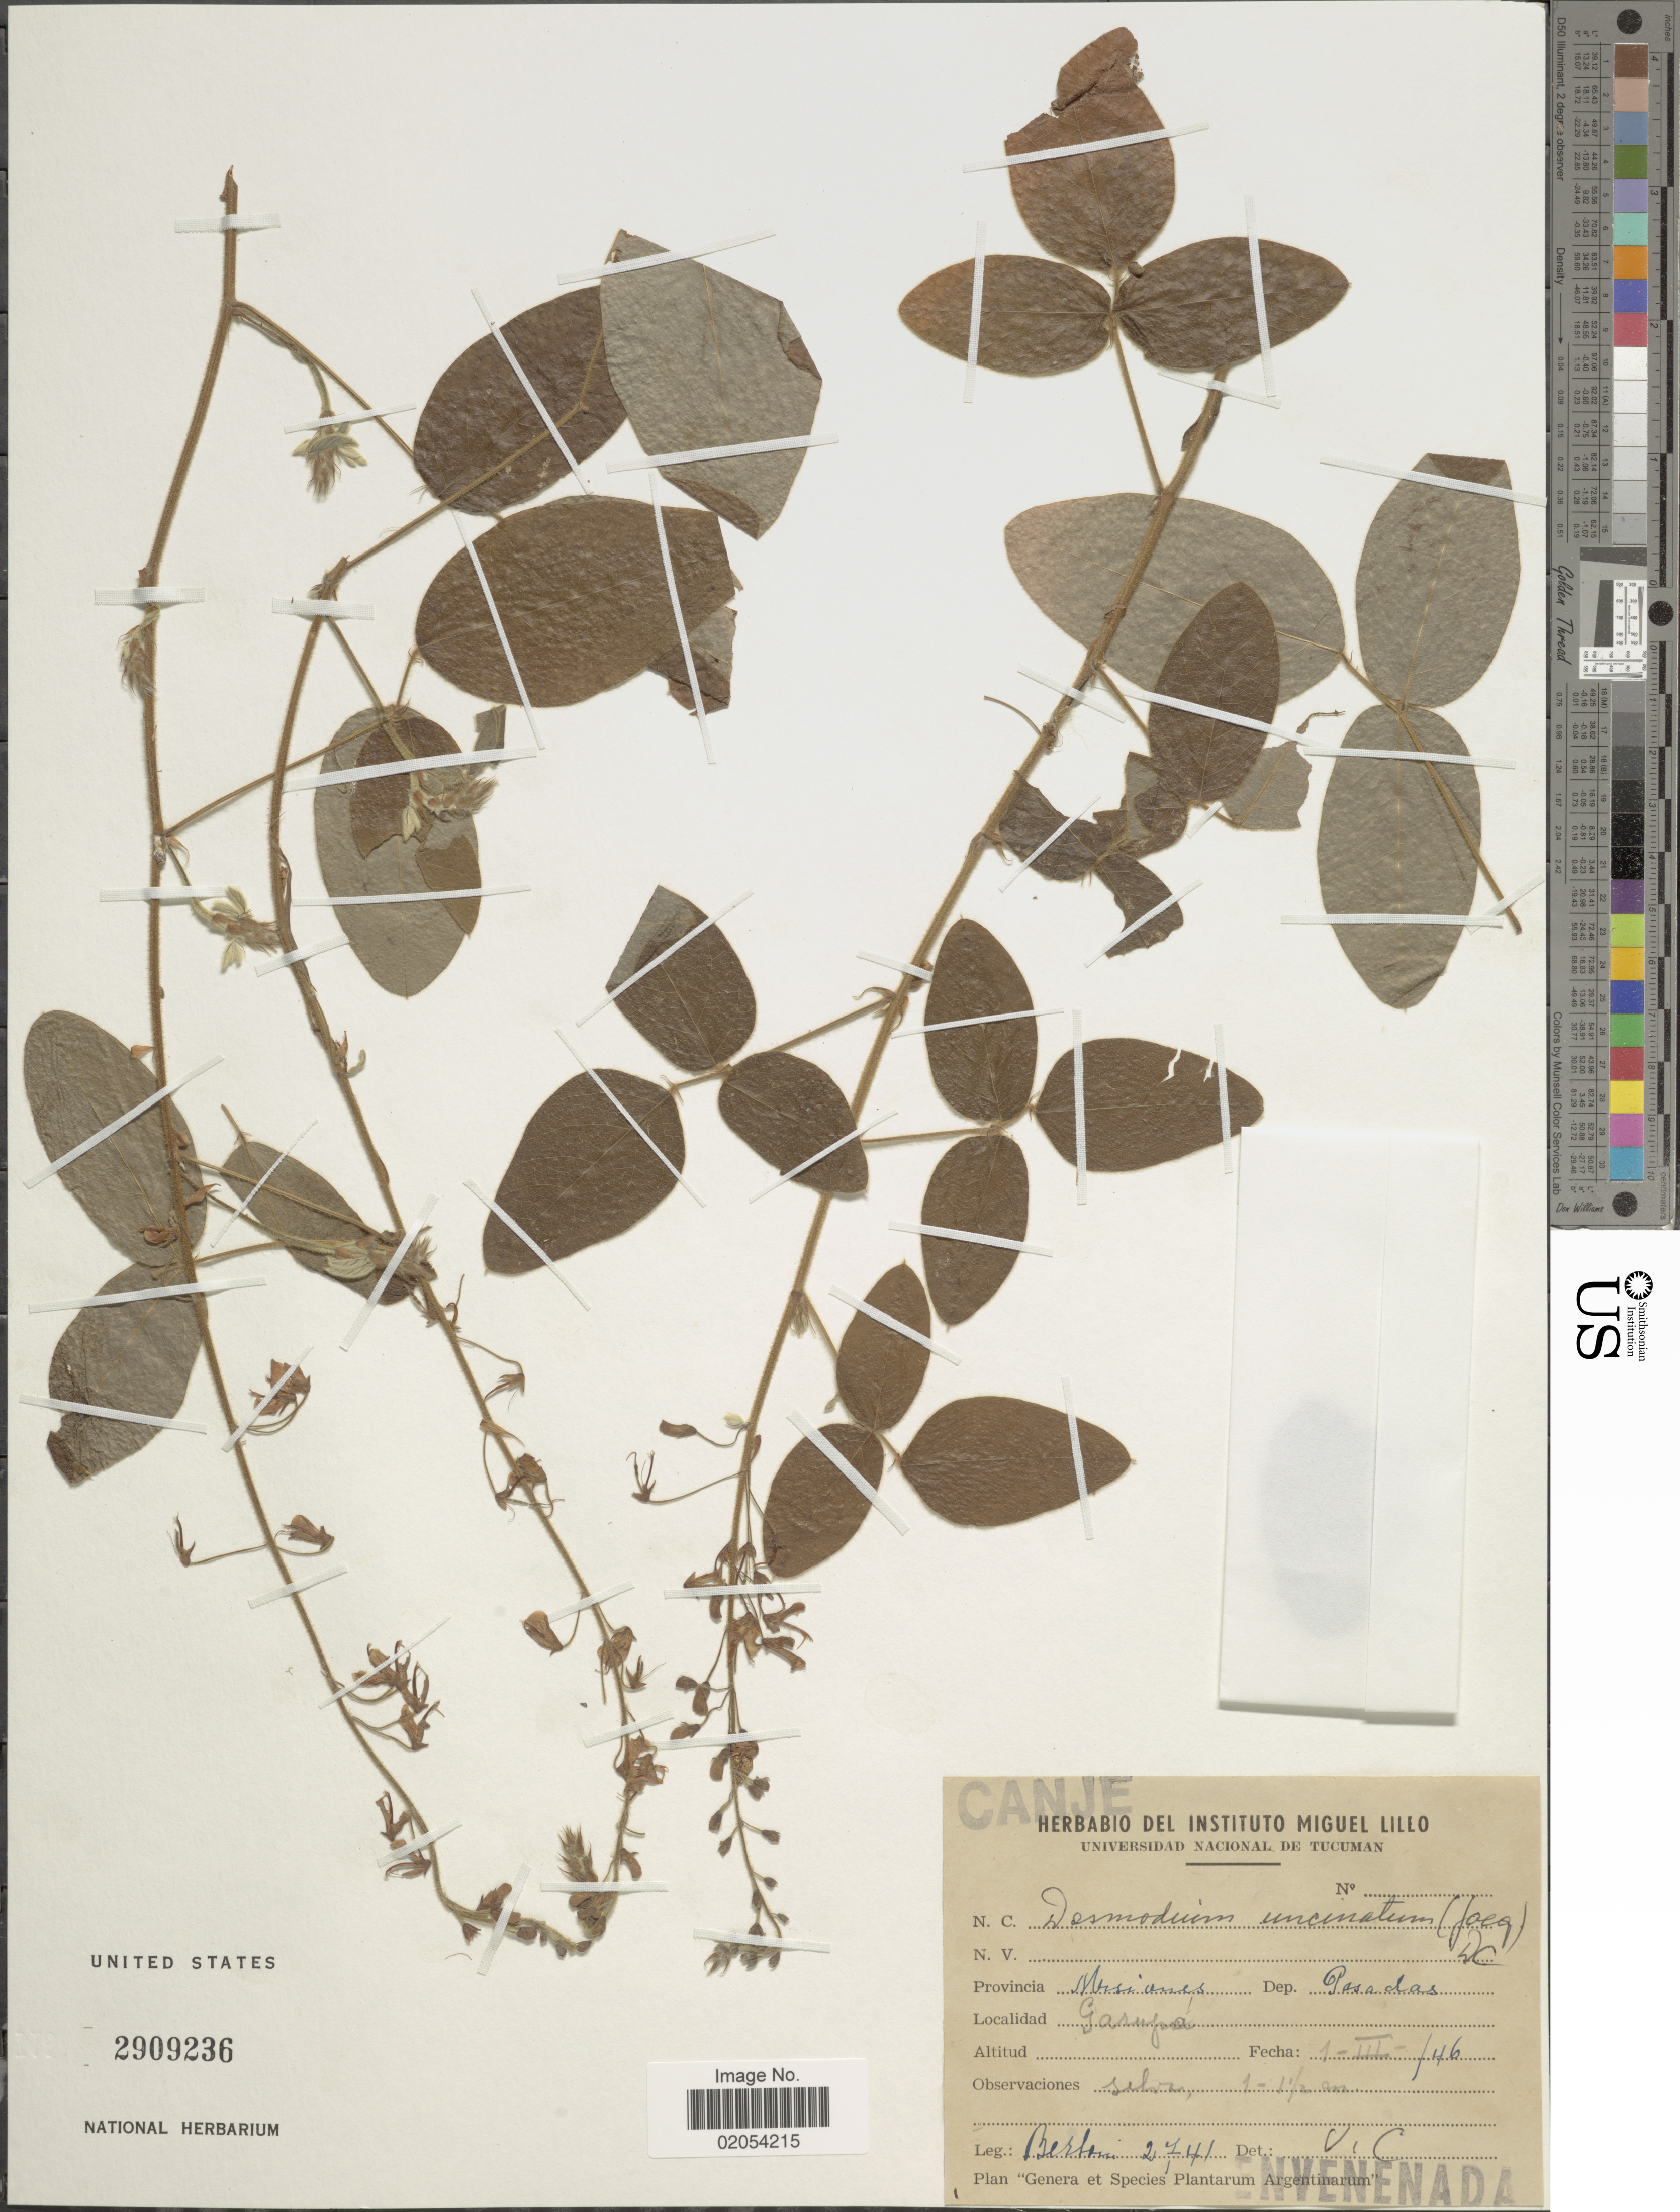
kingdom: Plantae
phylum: Tracheophyta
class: Magnoliopsida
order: Fabales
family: Fabaceae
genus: Desmodium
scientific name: Desmodium uncinatum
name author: (Jacq.) DC.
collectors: Bertami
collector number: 2741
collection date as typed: Transcribed d/m/y: 1/3/46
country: Argentina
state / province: Misiones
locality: Provincia Misiones, Dep. Pasadas, Garupa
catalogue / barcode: US 2909236